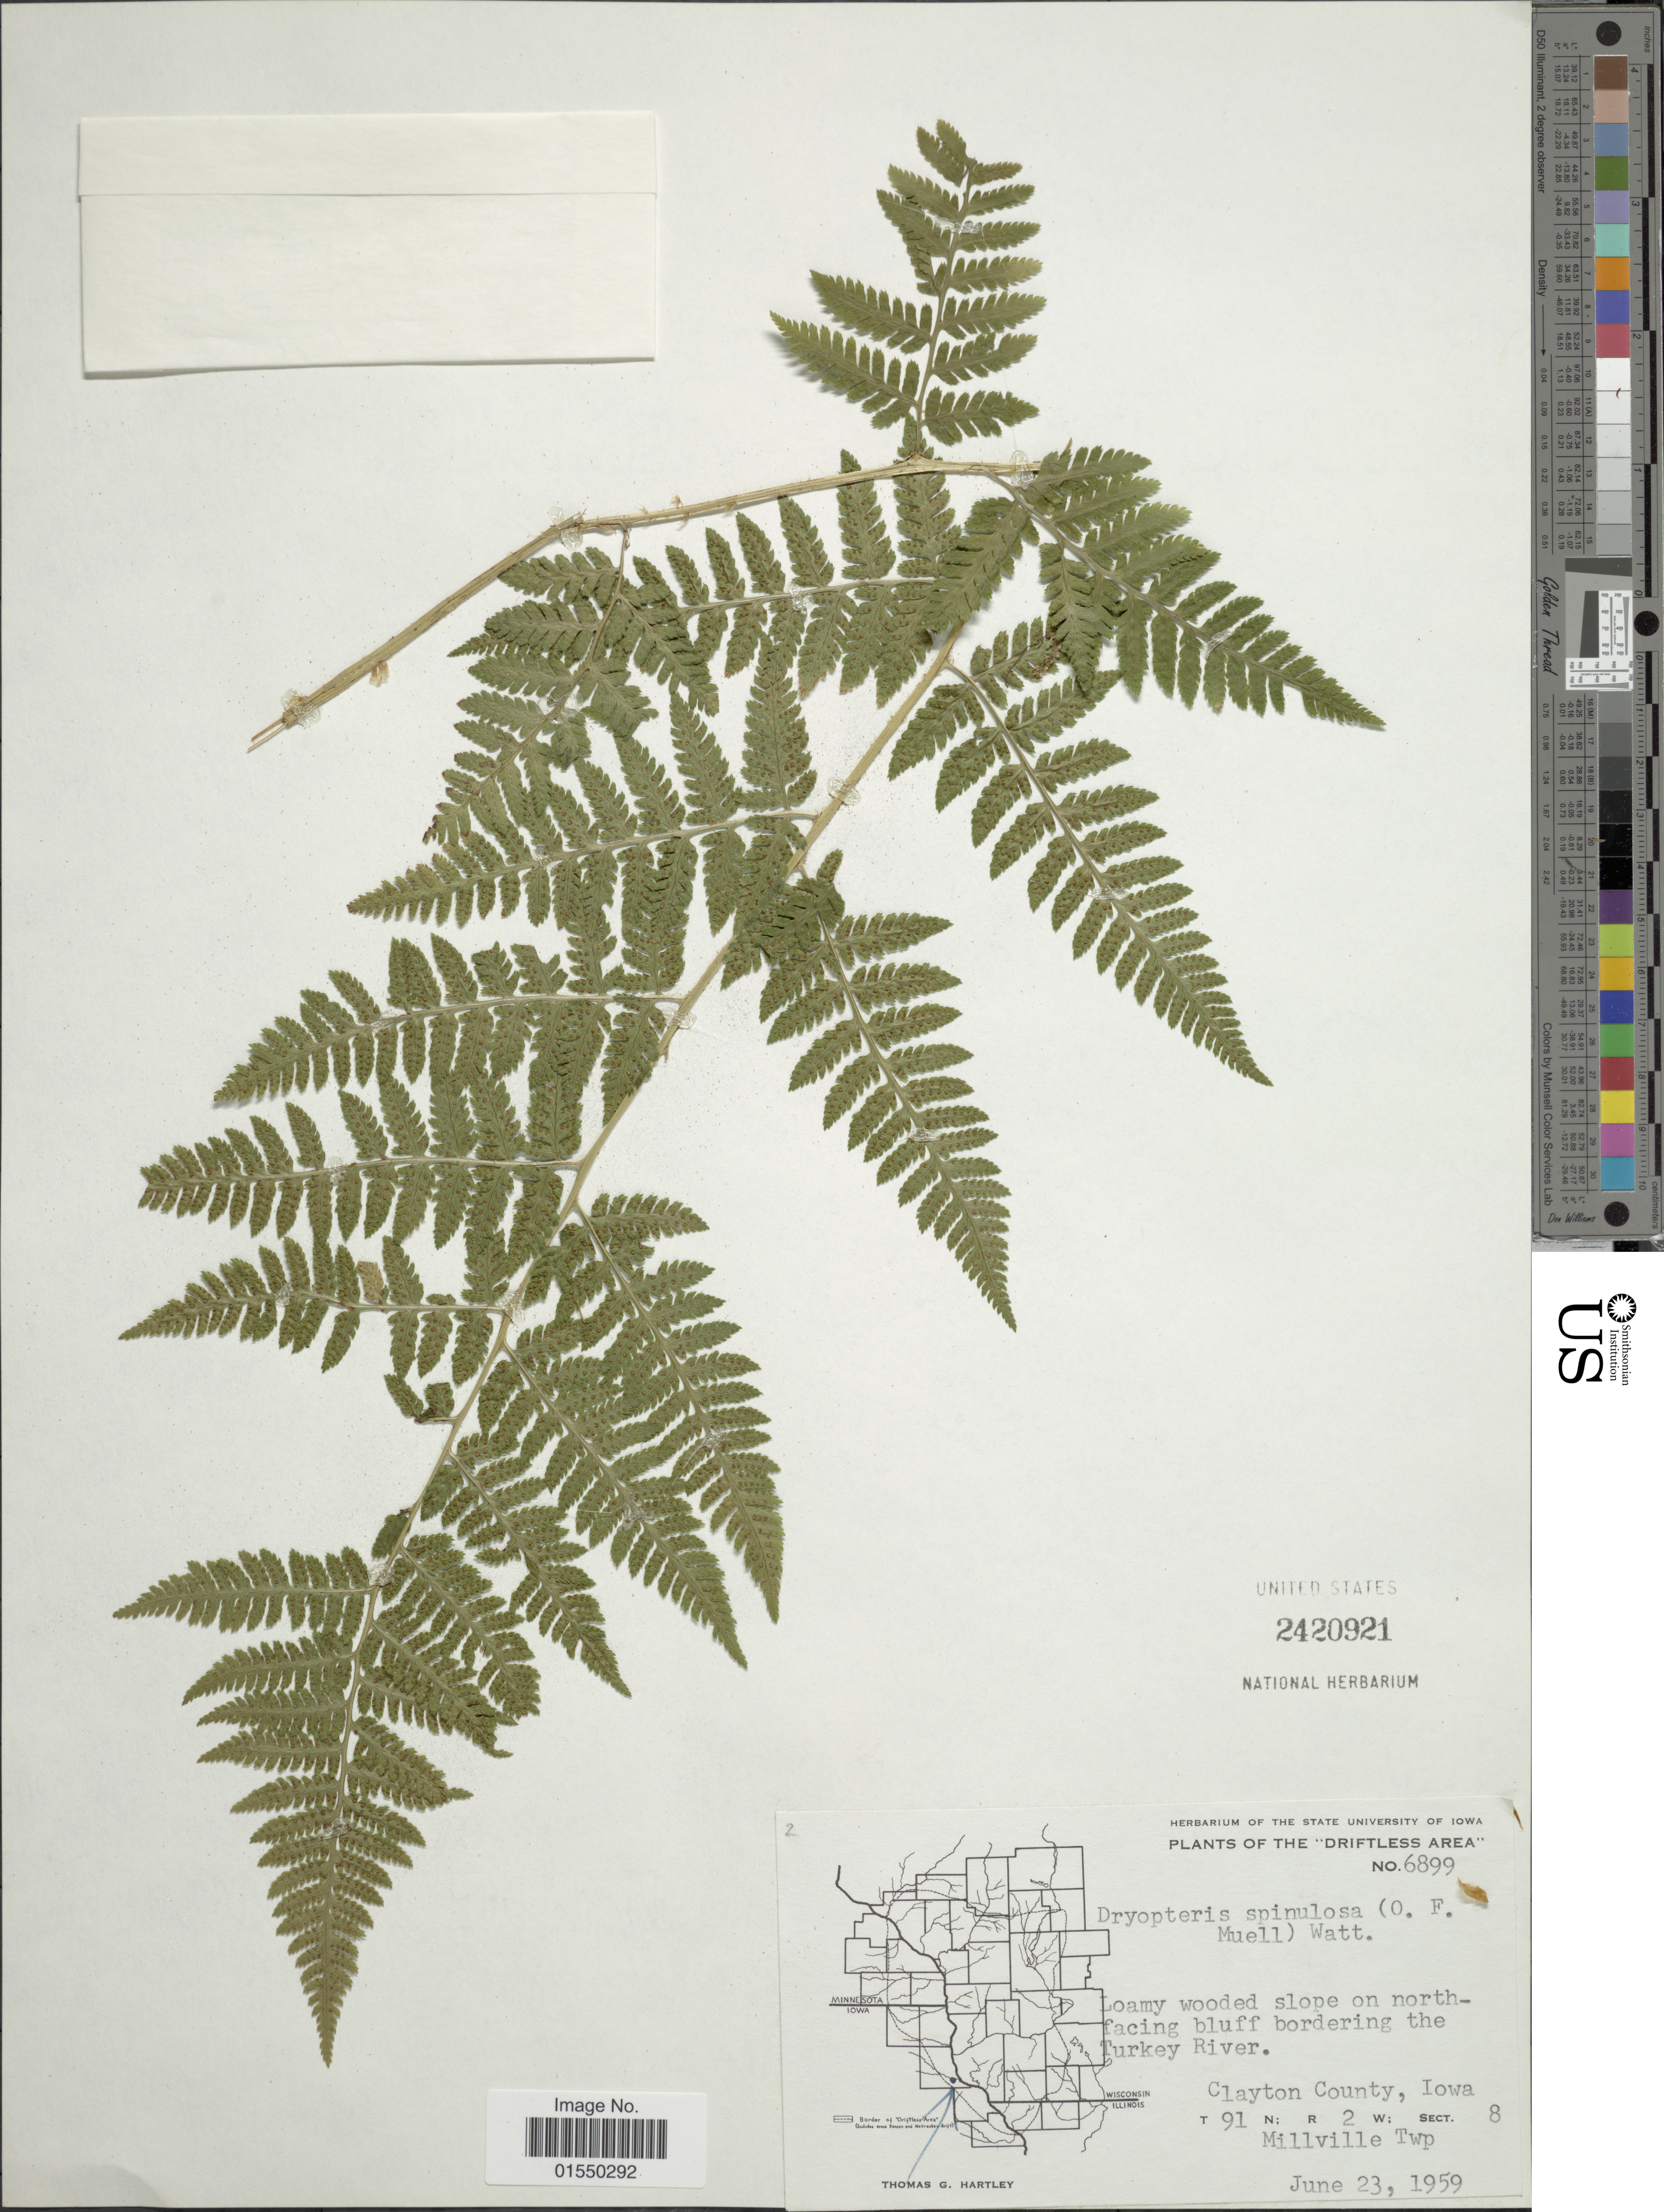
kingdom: Plantae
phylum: Tracheophyta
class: Polypodiopsida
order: Polypodiales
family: Dryopteridaceae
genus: Dryopteris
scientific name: Dryopteris carthusiana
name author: (Villars) H.P. Fuchs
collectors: T. G. Hartley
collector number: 6899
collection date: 1959-06-23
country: United States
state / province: Iowa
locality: Driftless Area, loamy wooded slope on north-facing bluff bordering the Turkey River, Clayton County, Iowa, T91N; R2W'Sect. 8, Millville Twp.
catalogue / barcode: US 2420921